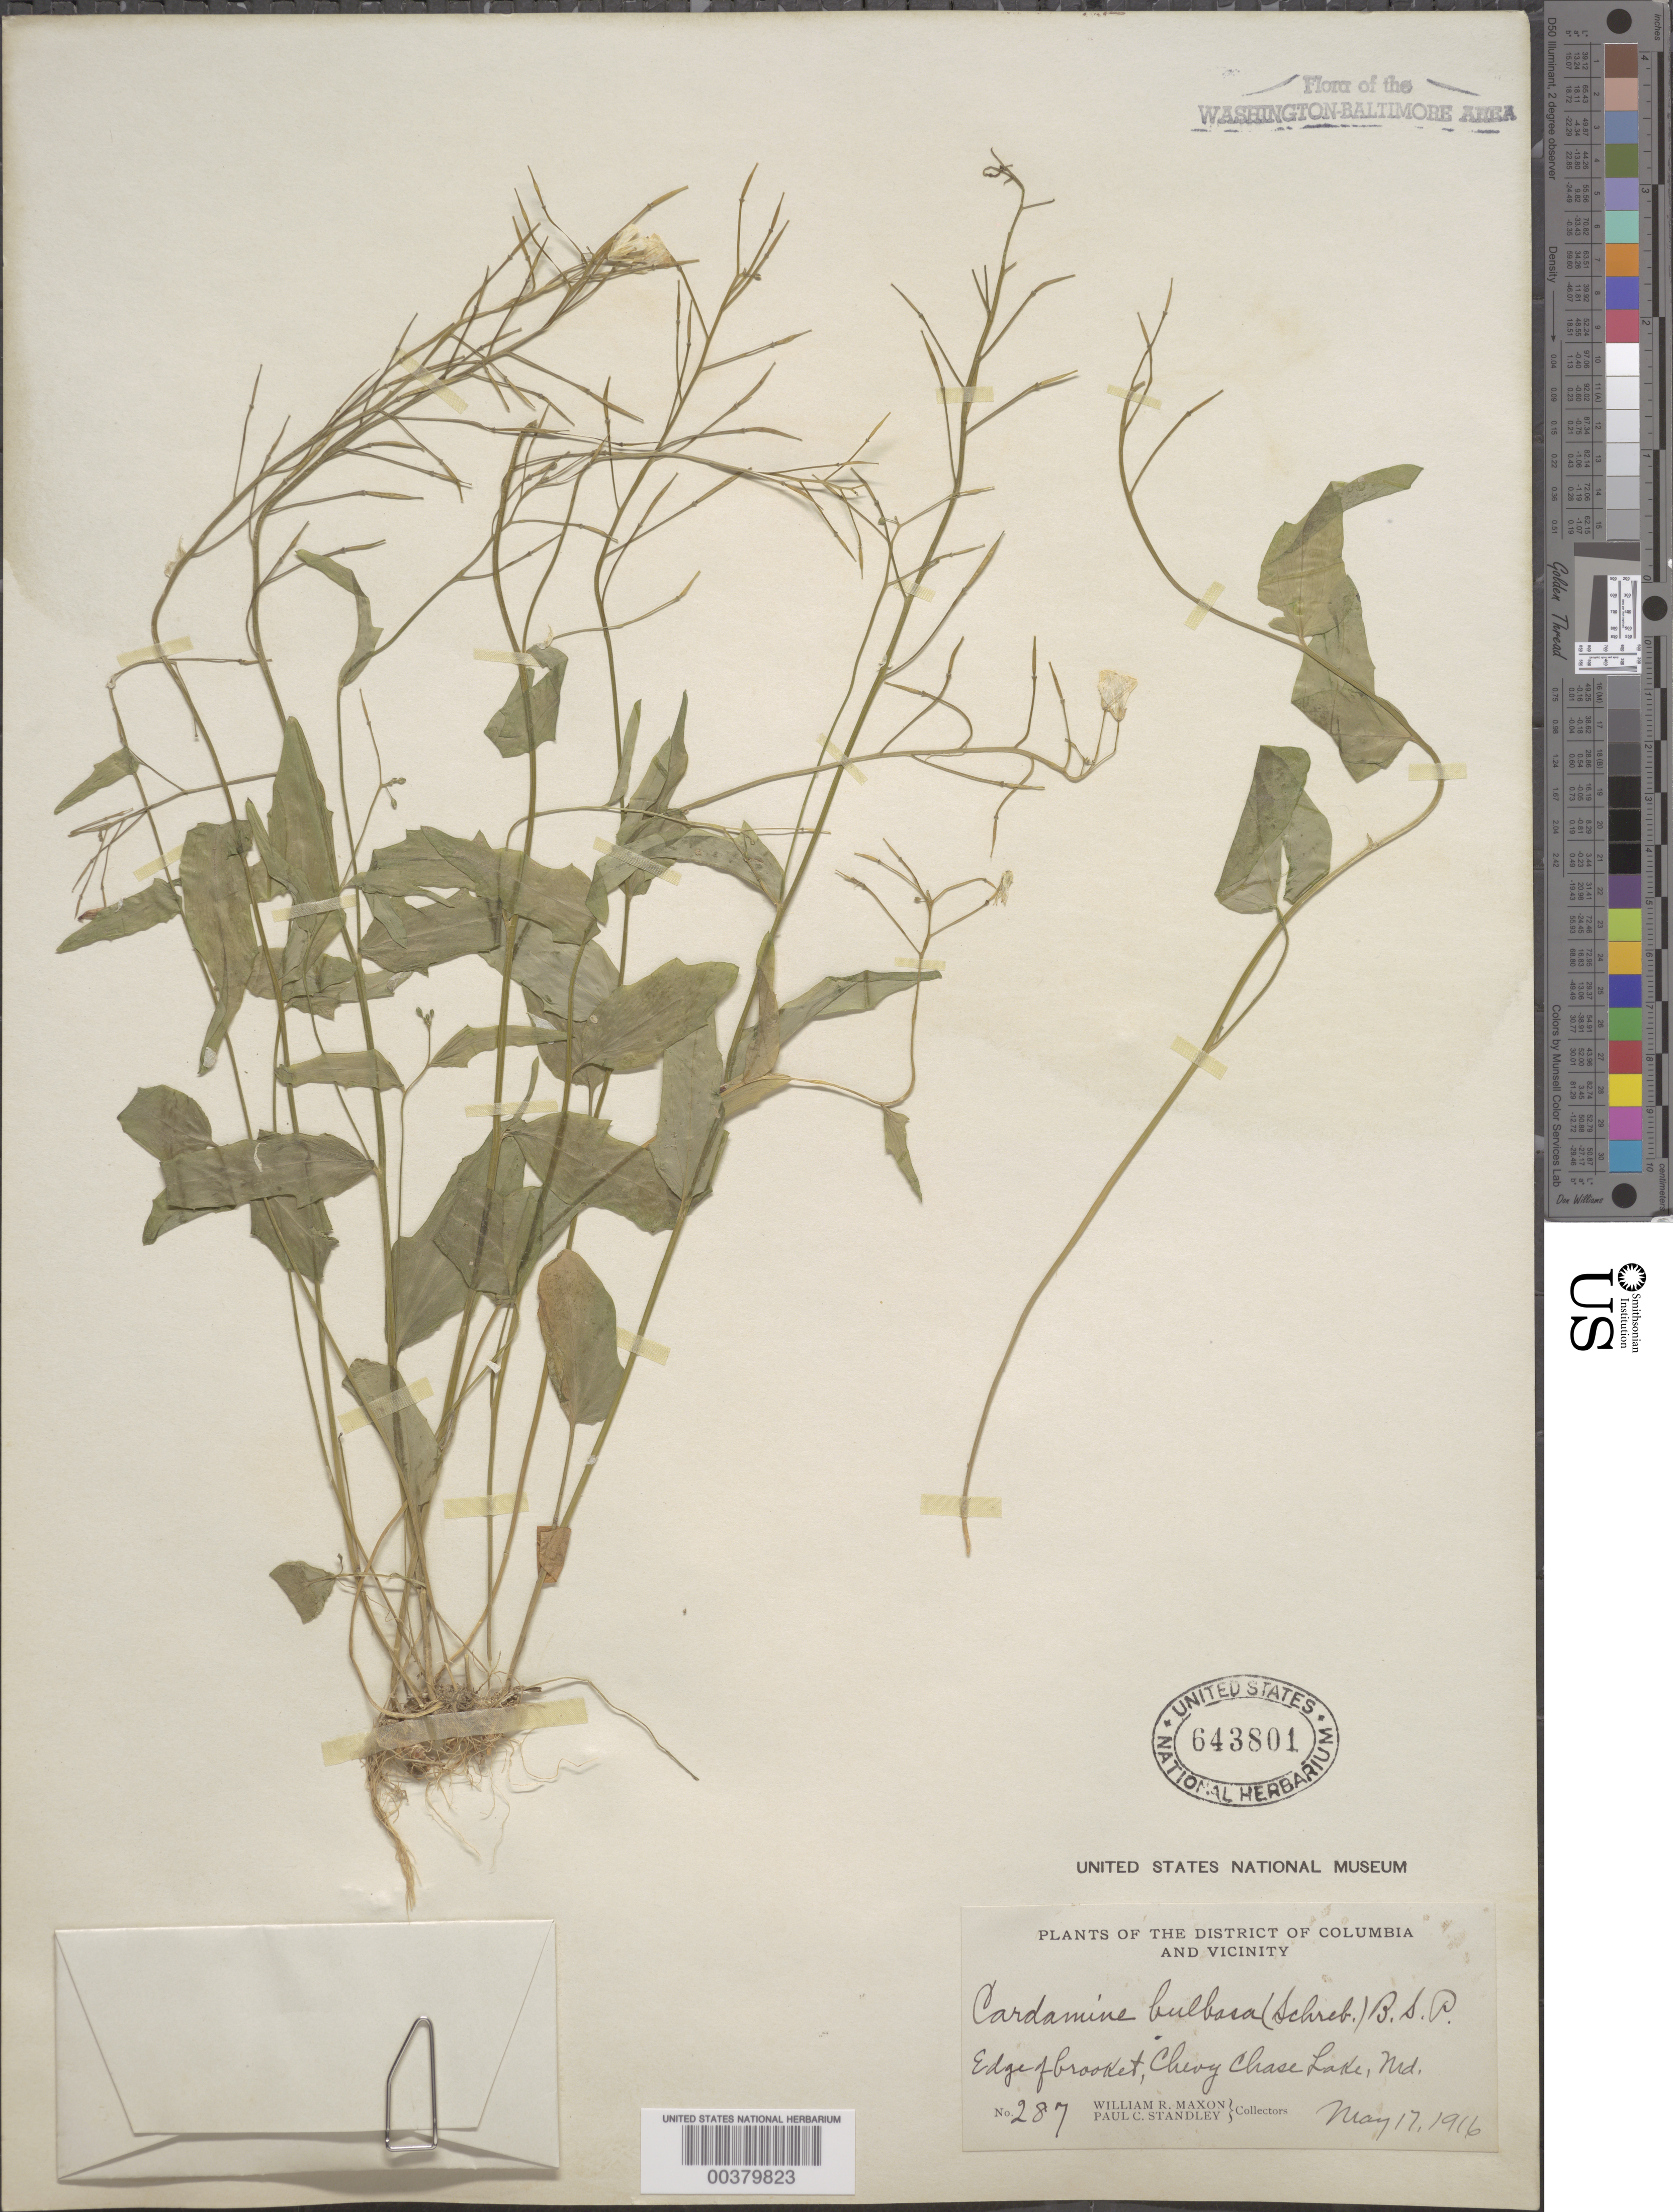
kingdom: Plantae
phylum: Tracheophyta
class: Magnoliopsida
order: Brassicales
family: Brassicaceae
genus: Cardamine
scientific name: Cardamine bulbosa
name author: (Schreb. ex Muhl.) Britton et al.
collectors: W. R. Maxon & P. C. Standley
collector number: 287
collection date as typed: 17 May 1916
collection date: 1916-05-17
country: United States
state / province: Maryland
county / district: Montgomery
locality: Chevy Chase Lake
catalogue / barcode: US 643801